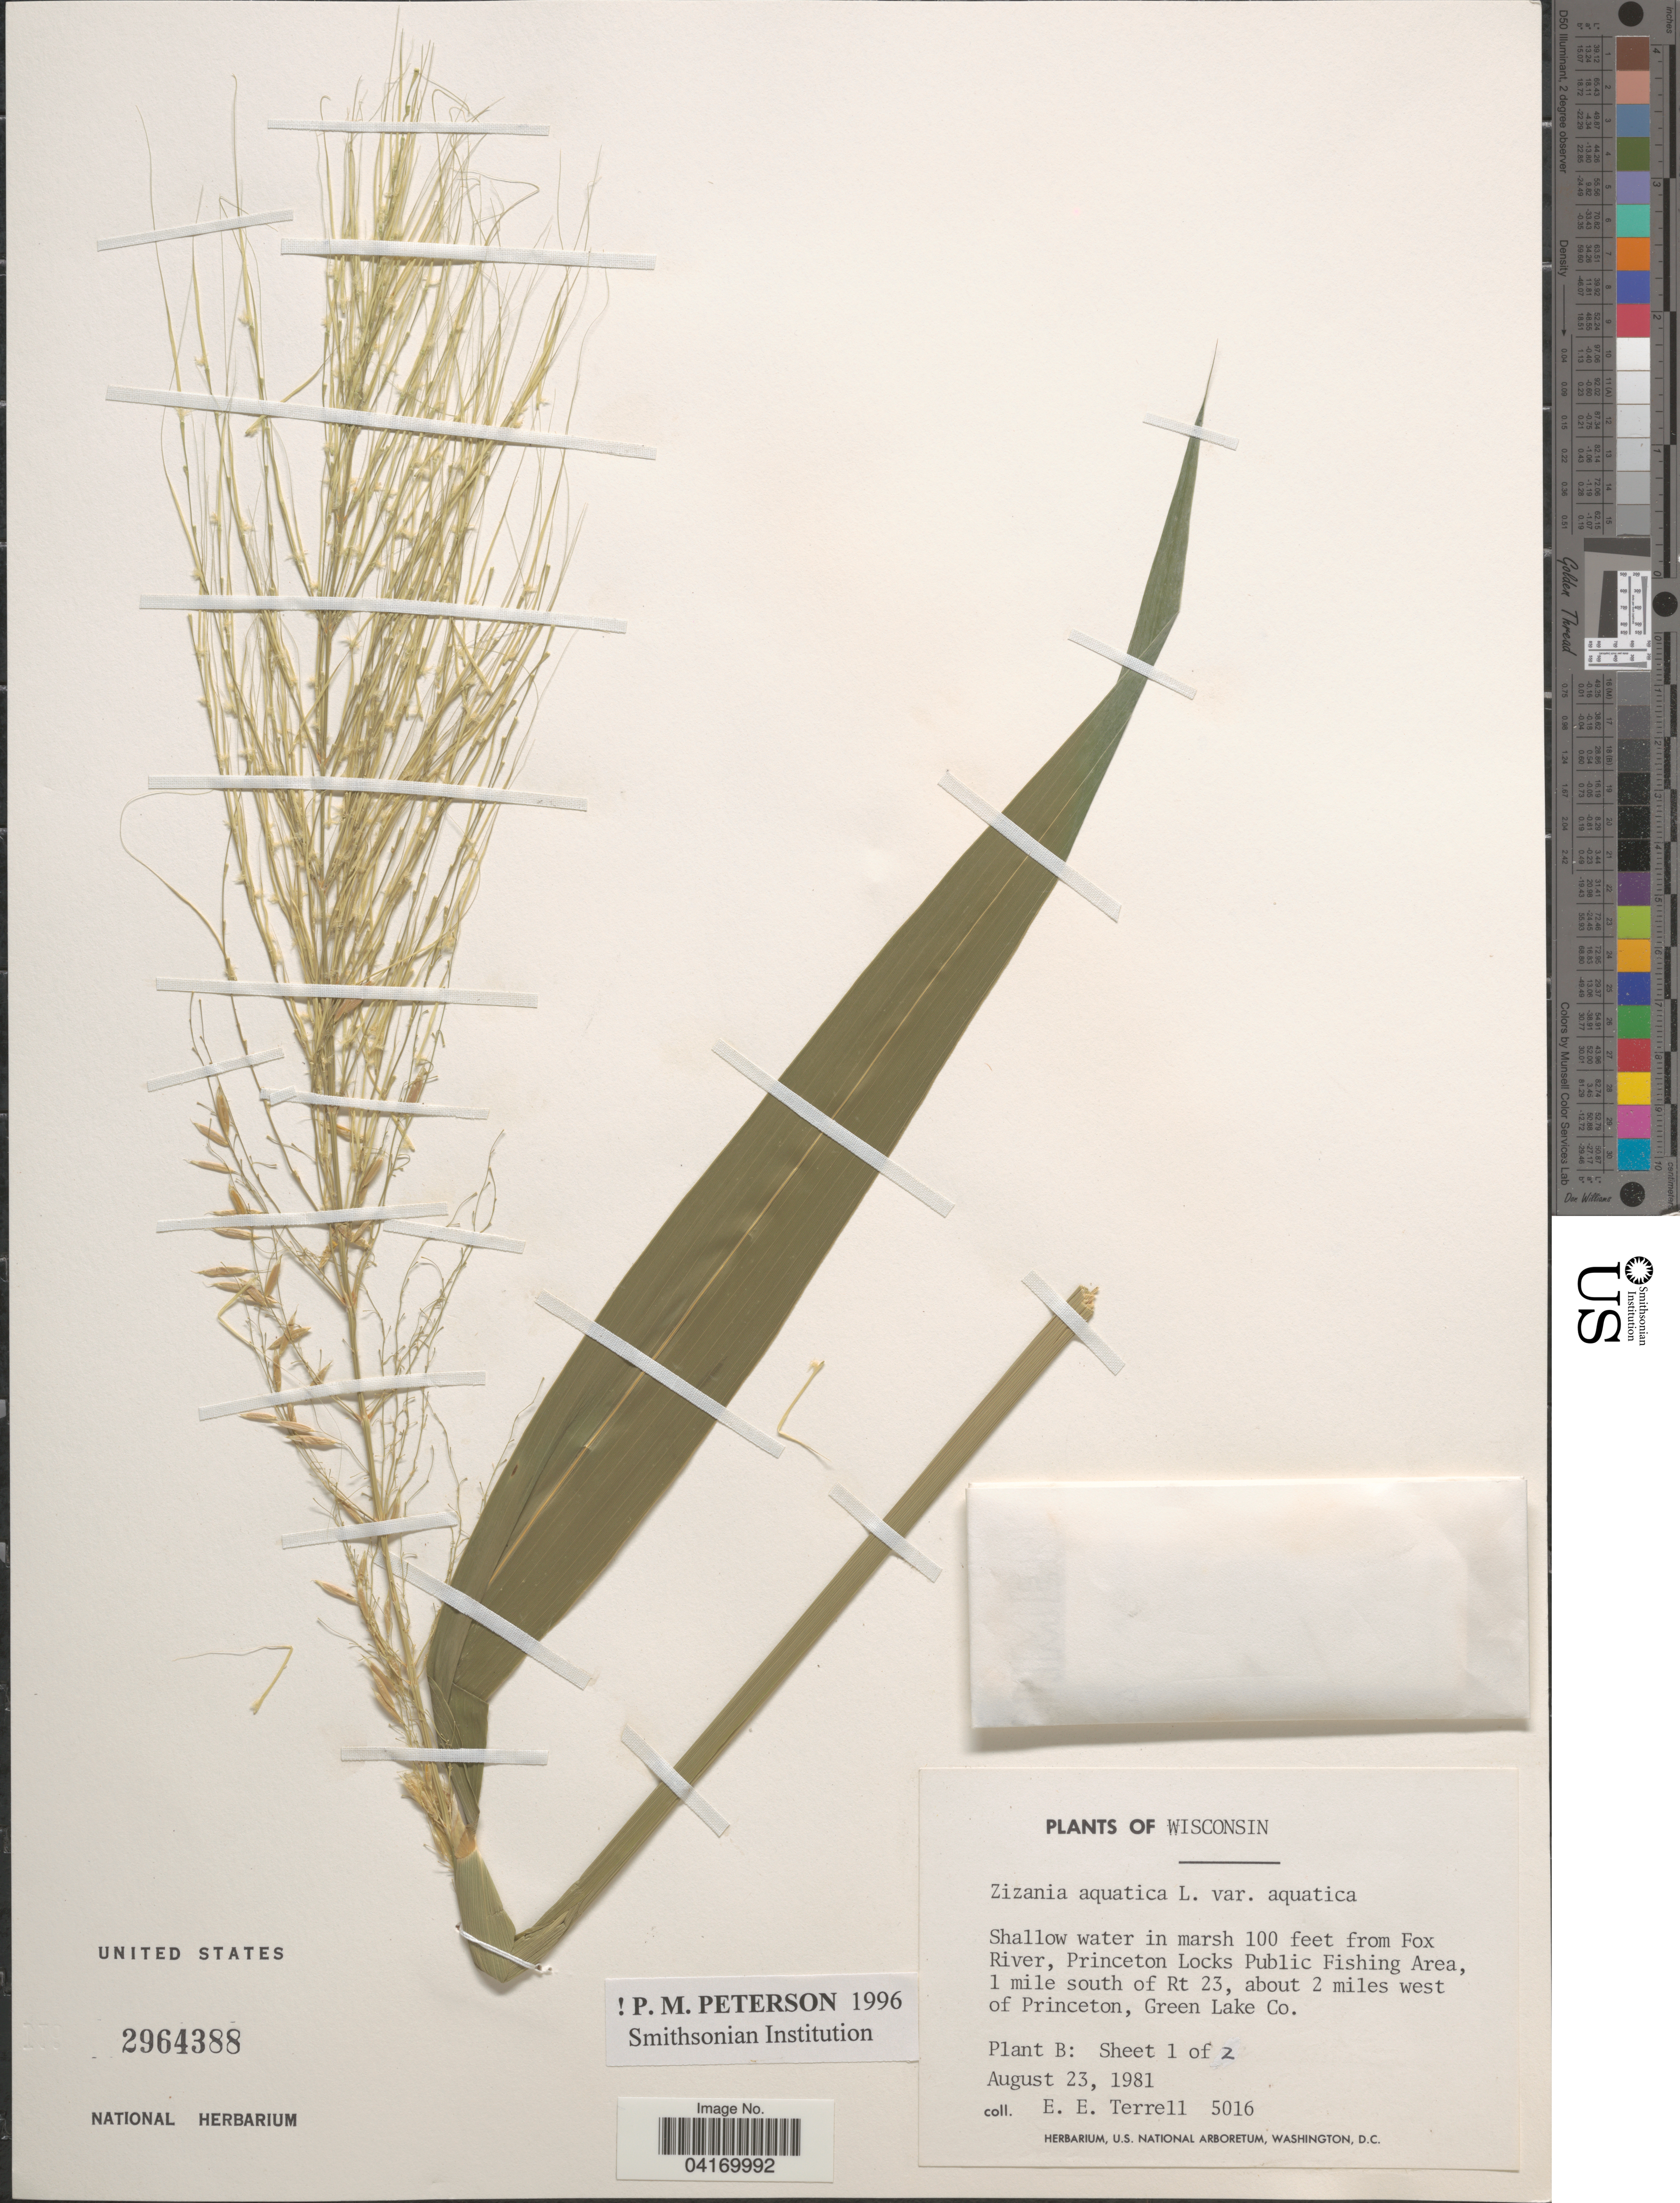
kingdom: Plantae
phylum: Tracheophyta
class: Liliopsida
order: Poales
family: Poaceae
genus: Zizania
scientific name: Zizania aquatica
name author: L.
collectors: E. E. Terrell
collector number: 5016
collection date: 1981-08-23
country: United States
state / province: Wisconsin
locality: Shallow water in marsh 100 feet from Fox River, Princeton Locks Public Fishing Area, 1 mile south of Rt 23, about 2 miles west of Princeton, Green Lake Co.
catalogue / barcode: US 2964388